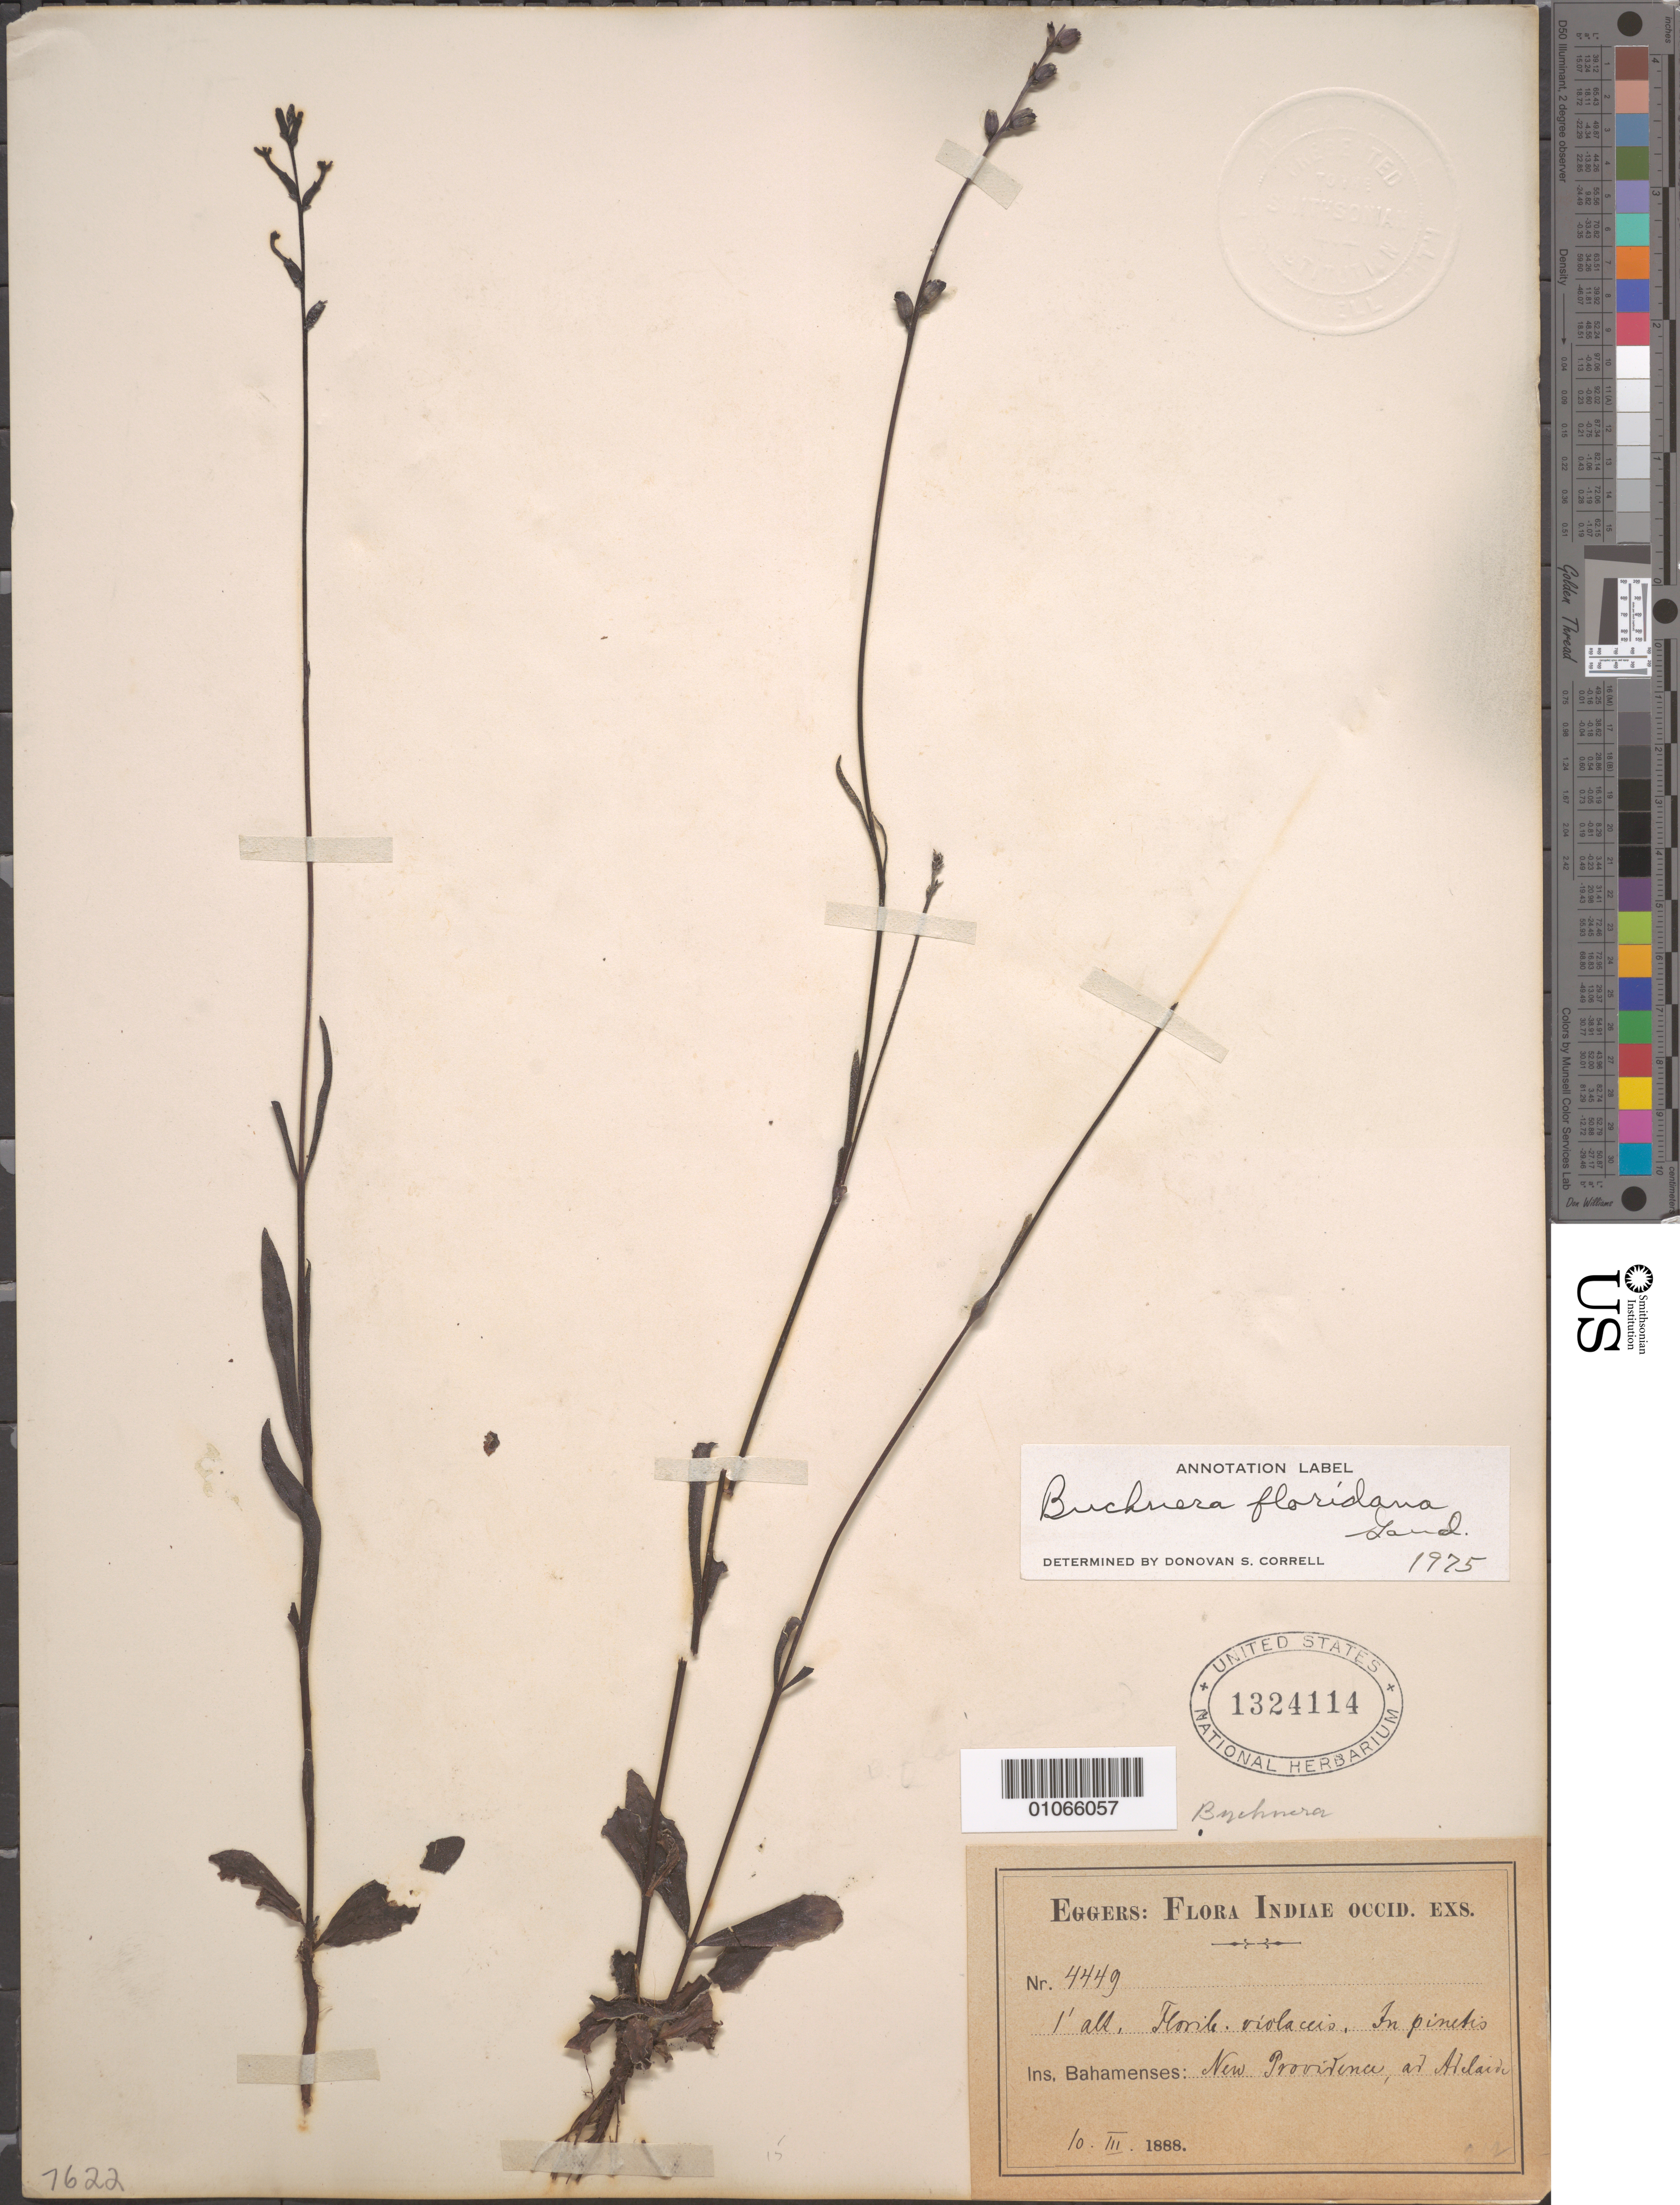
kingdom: Plantae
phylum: Tracheophyta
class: Magnoliopsida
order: Lamiales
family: Orobanchaceae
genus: Buchnera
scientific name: Buchnera floridana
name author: Gand.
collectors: H. F. A. von Eggers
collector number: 4449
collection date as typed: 10 Mar 1888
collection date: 1888-03-10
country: Bahamas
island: New Providence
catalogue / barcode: US 1324114